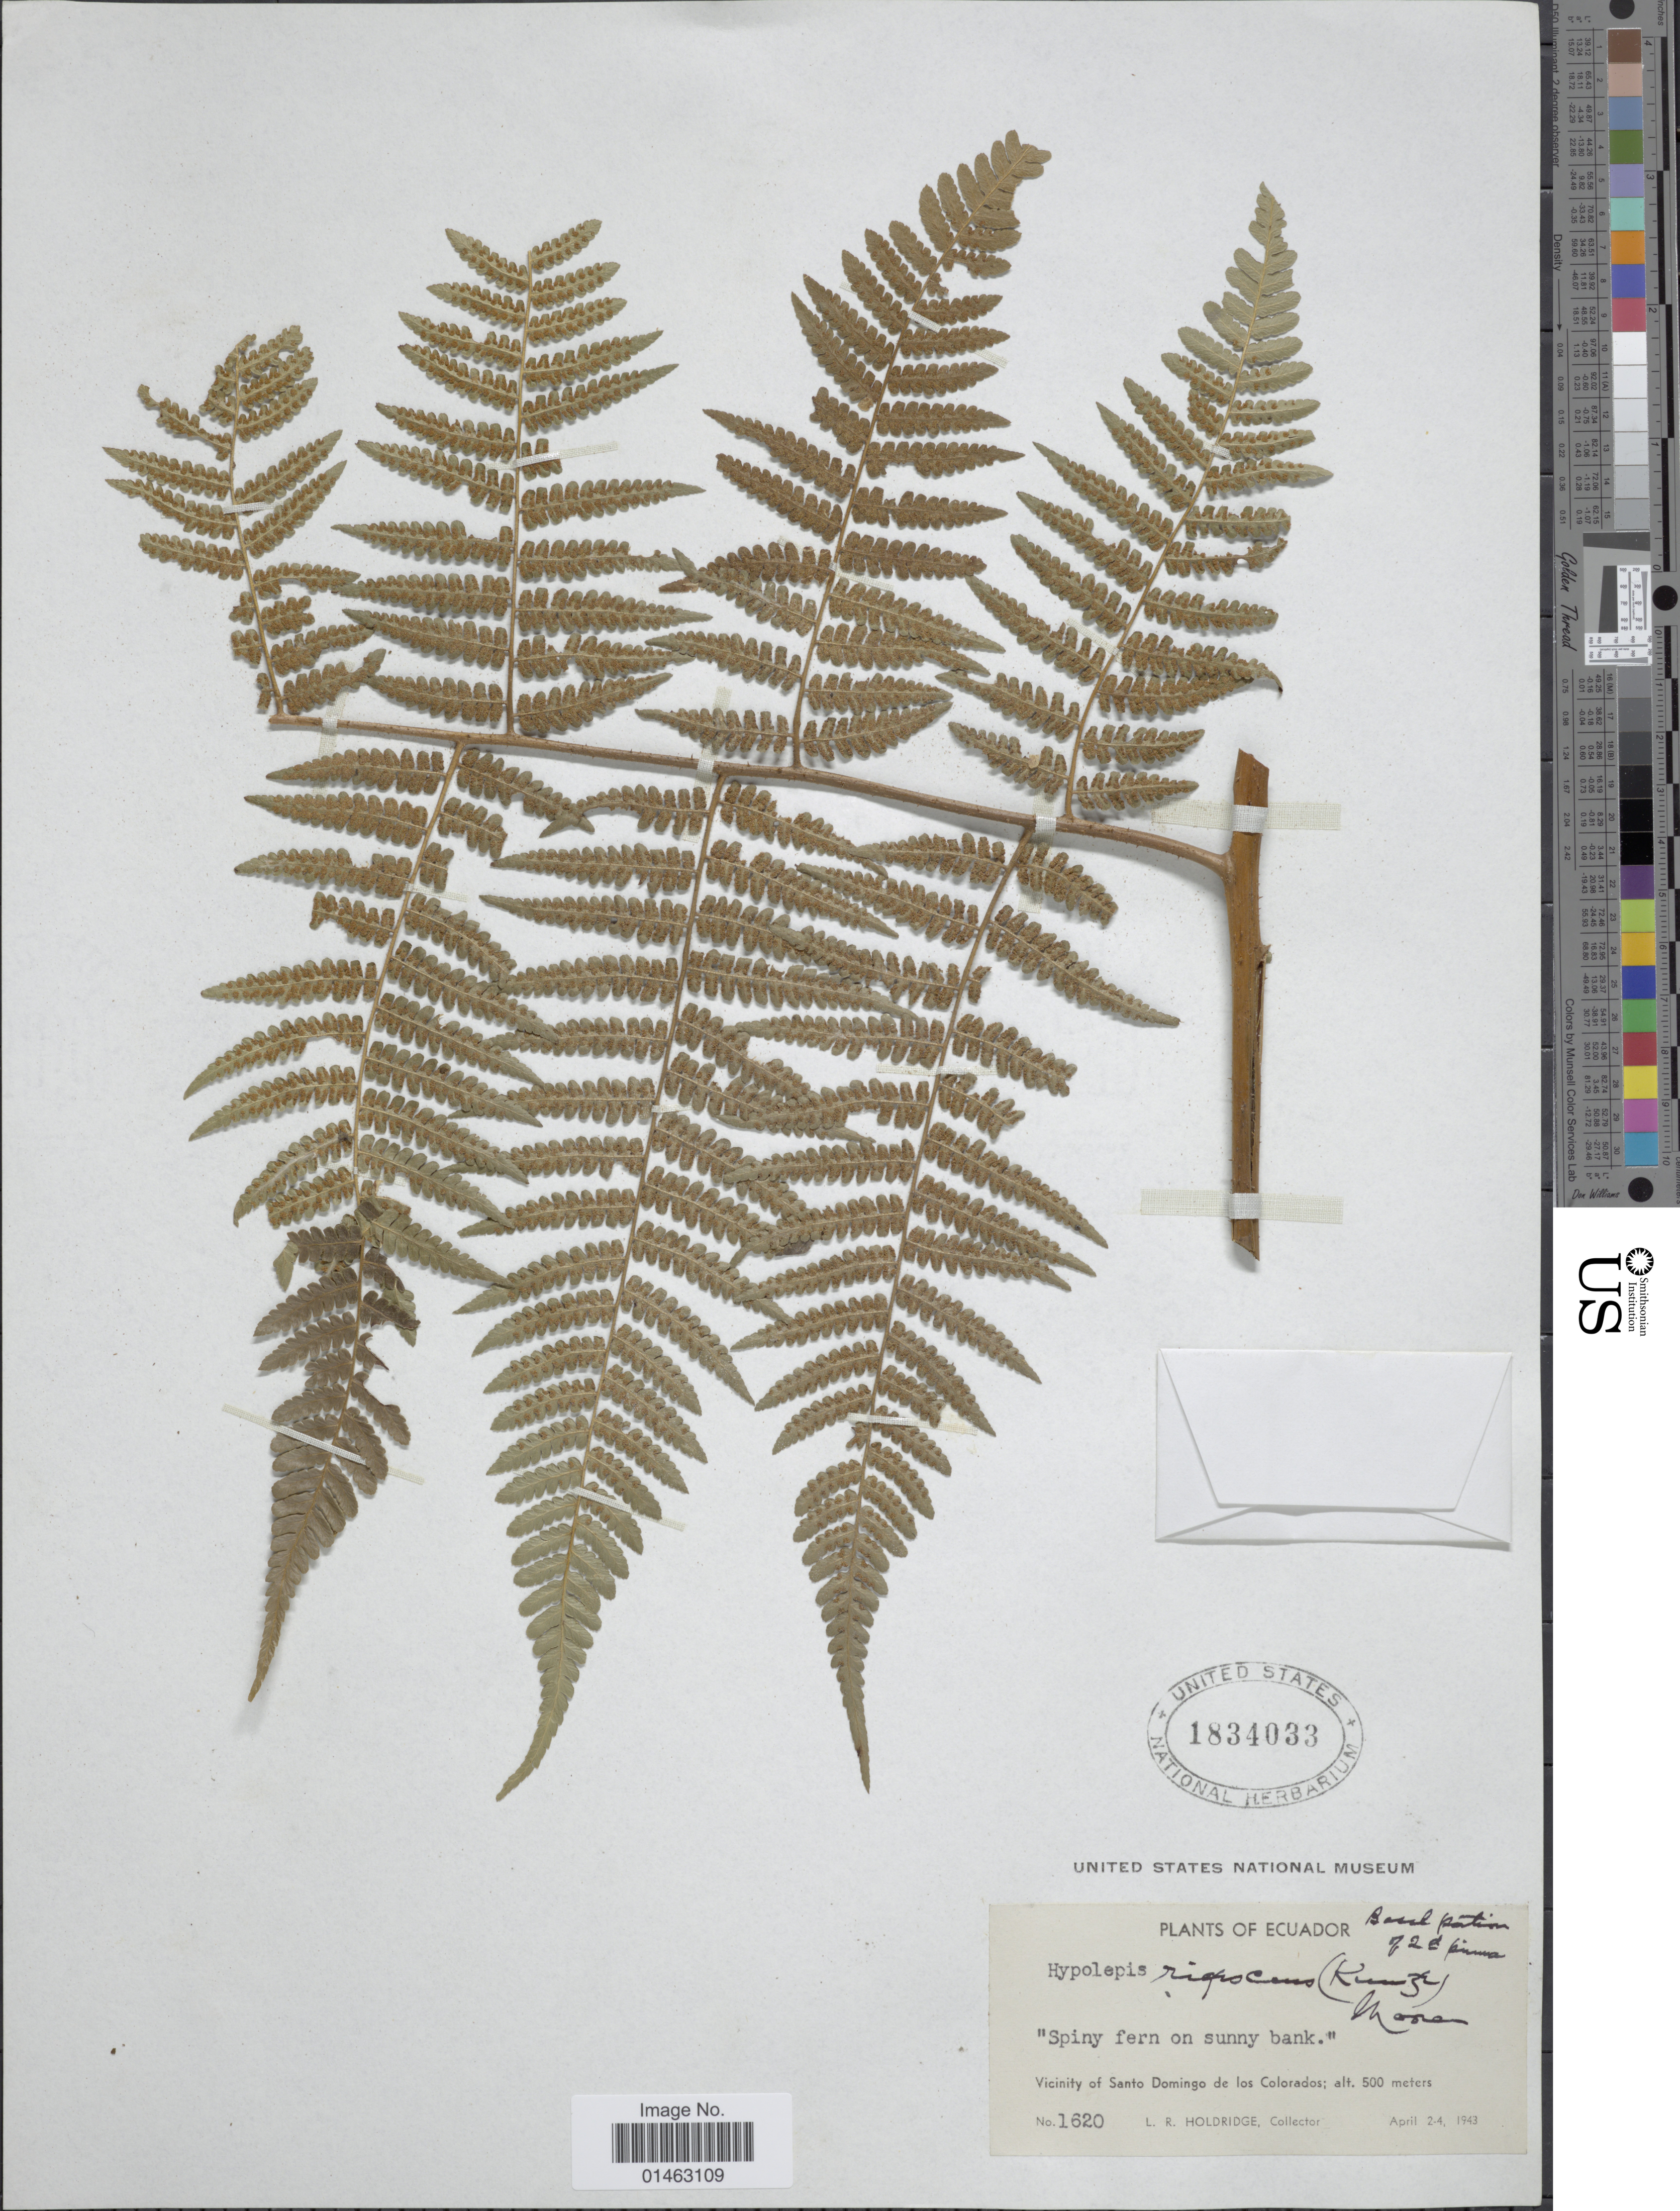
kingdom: Plantae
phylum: Tracheophyta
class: Polypodiopsida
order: Polypodiales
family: Dennstaedtiaceae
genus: Hypolepis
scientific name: Hypolepis steubelii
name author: Hieron.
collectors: L. Holdridge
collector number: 1620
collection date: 1943-04-02/1943-04-04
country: Ecuador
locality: Vicinity of Santo Domingo de los Colorados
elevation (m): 500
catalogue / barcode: US 1834033